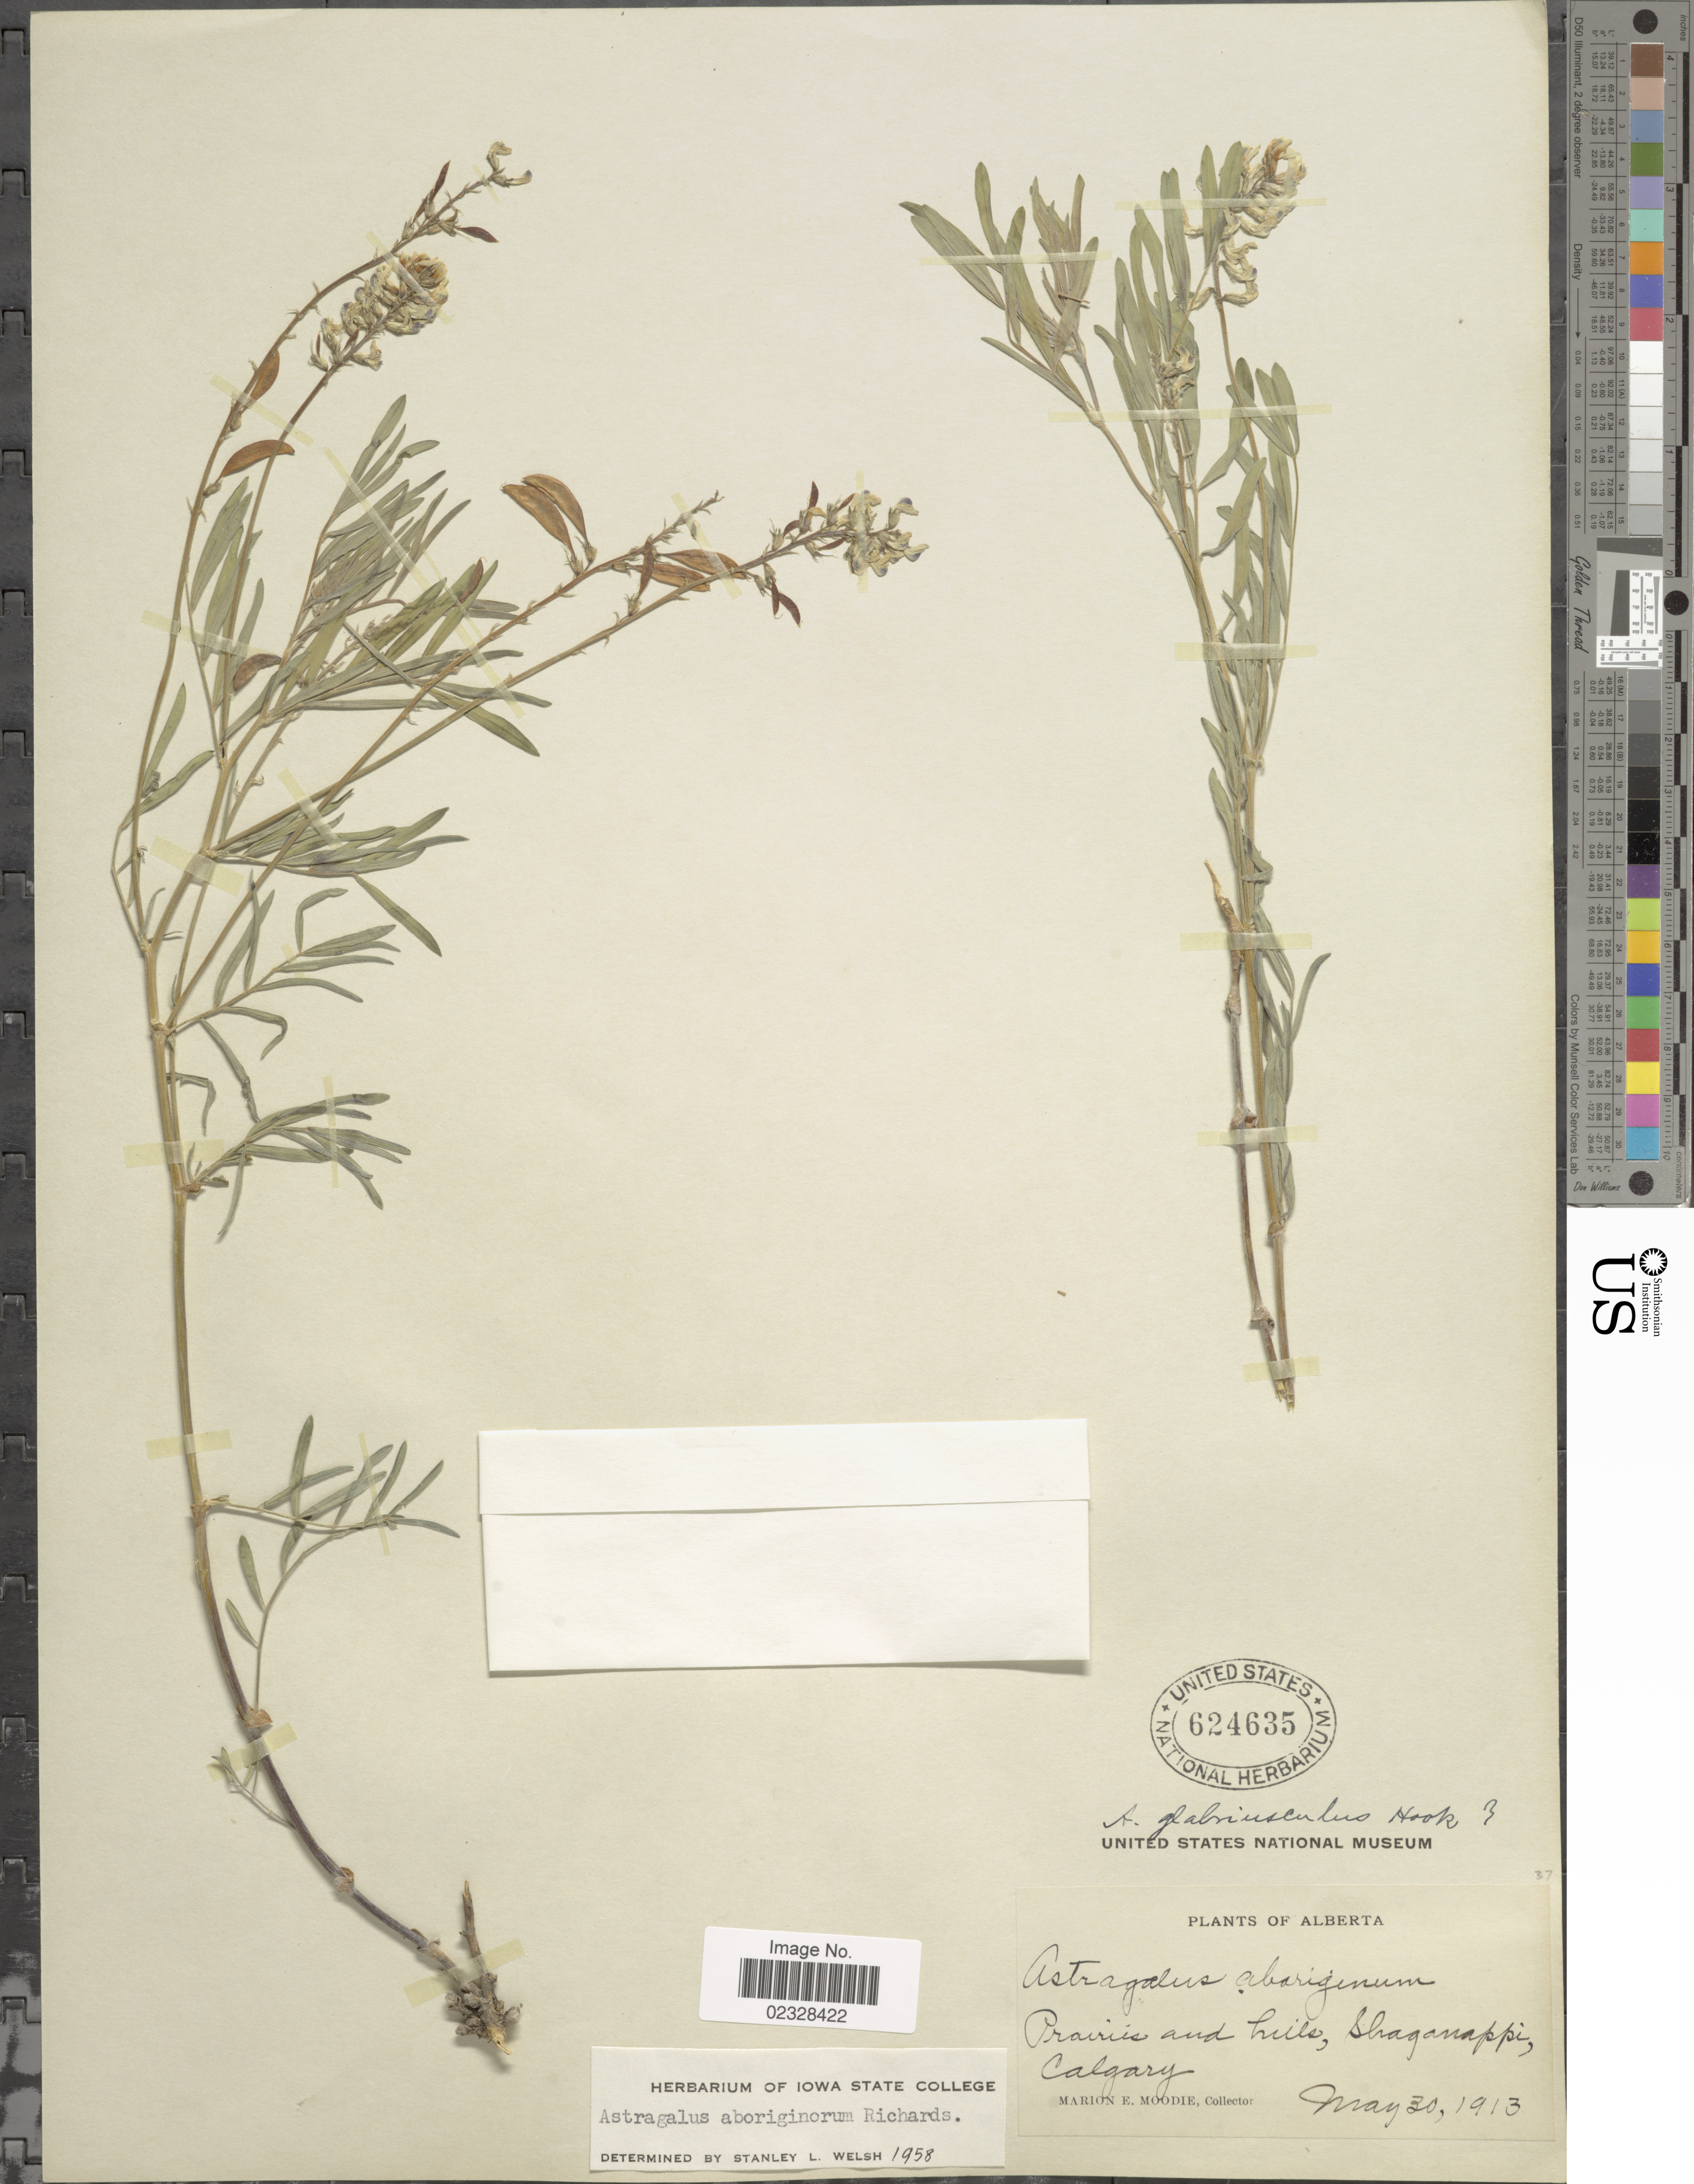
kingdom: Plantae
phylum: Tracheophyta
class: Magnoliopsida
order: Fabales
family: Fabaceae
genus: Astragalus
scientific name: Astragalus aboriginum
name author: Richardson ex Spreng.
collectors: M. E. Moodie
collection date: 1913-05-30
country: Canada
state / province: Alberta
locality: Prairies and hills, Shaganappi, Calgary.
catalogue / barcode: US 624635